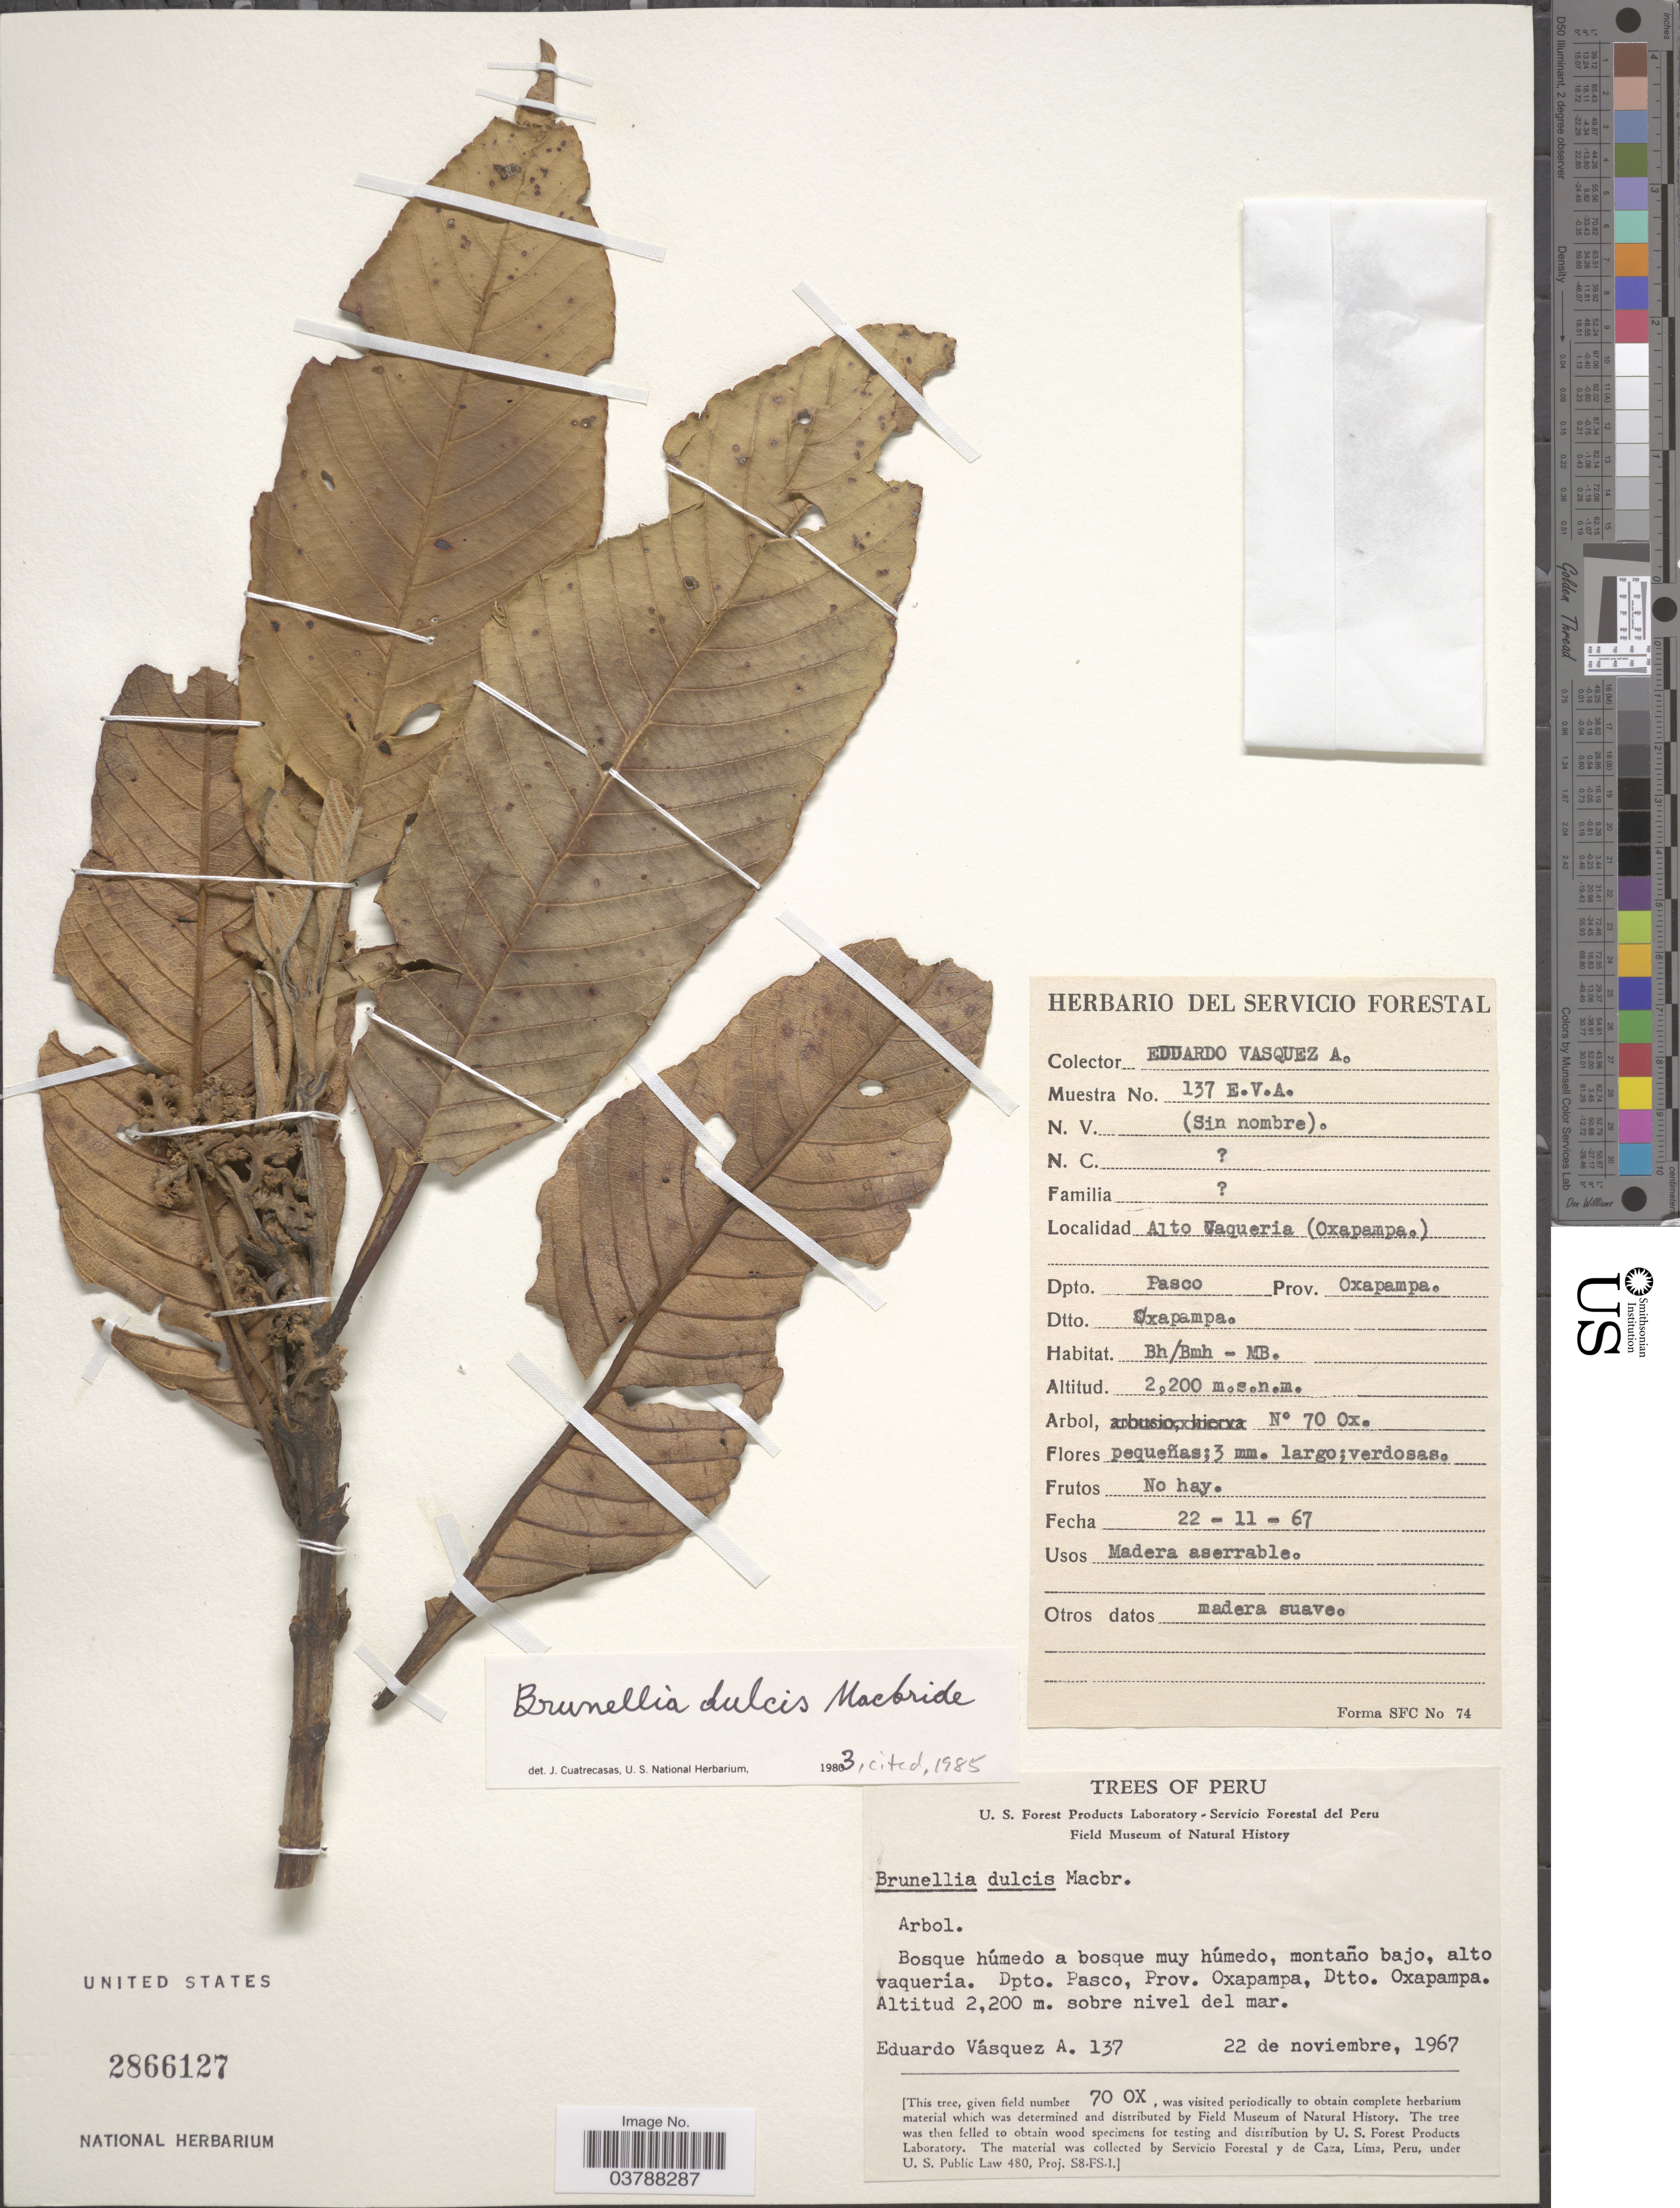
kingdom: Plantae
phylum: Tracheophyta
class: Magnoliopsida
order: Oxalidales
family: Brunelliaceae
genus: Brunellia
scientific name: Brunellia dulcis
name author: J.F. Macbr.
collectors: E. Vasquez A.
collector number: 137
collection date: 1967-11-22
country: Peru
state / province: Pasco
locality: Alto vaquería. Dpto. Pasco, Prov. Oxapampa, Dtto. Oxapampa.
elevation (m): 2200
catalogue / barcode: US 2866127